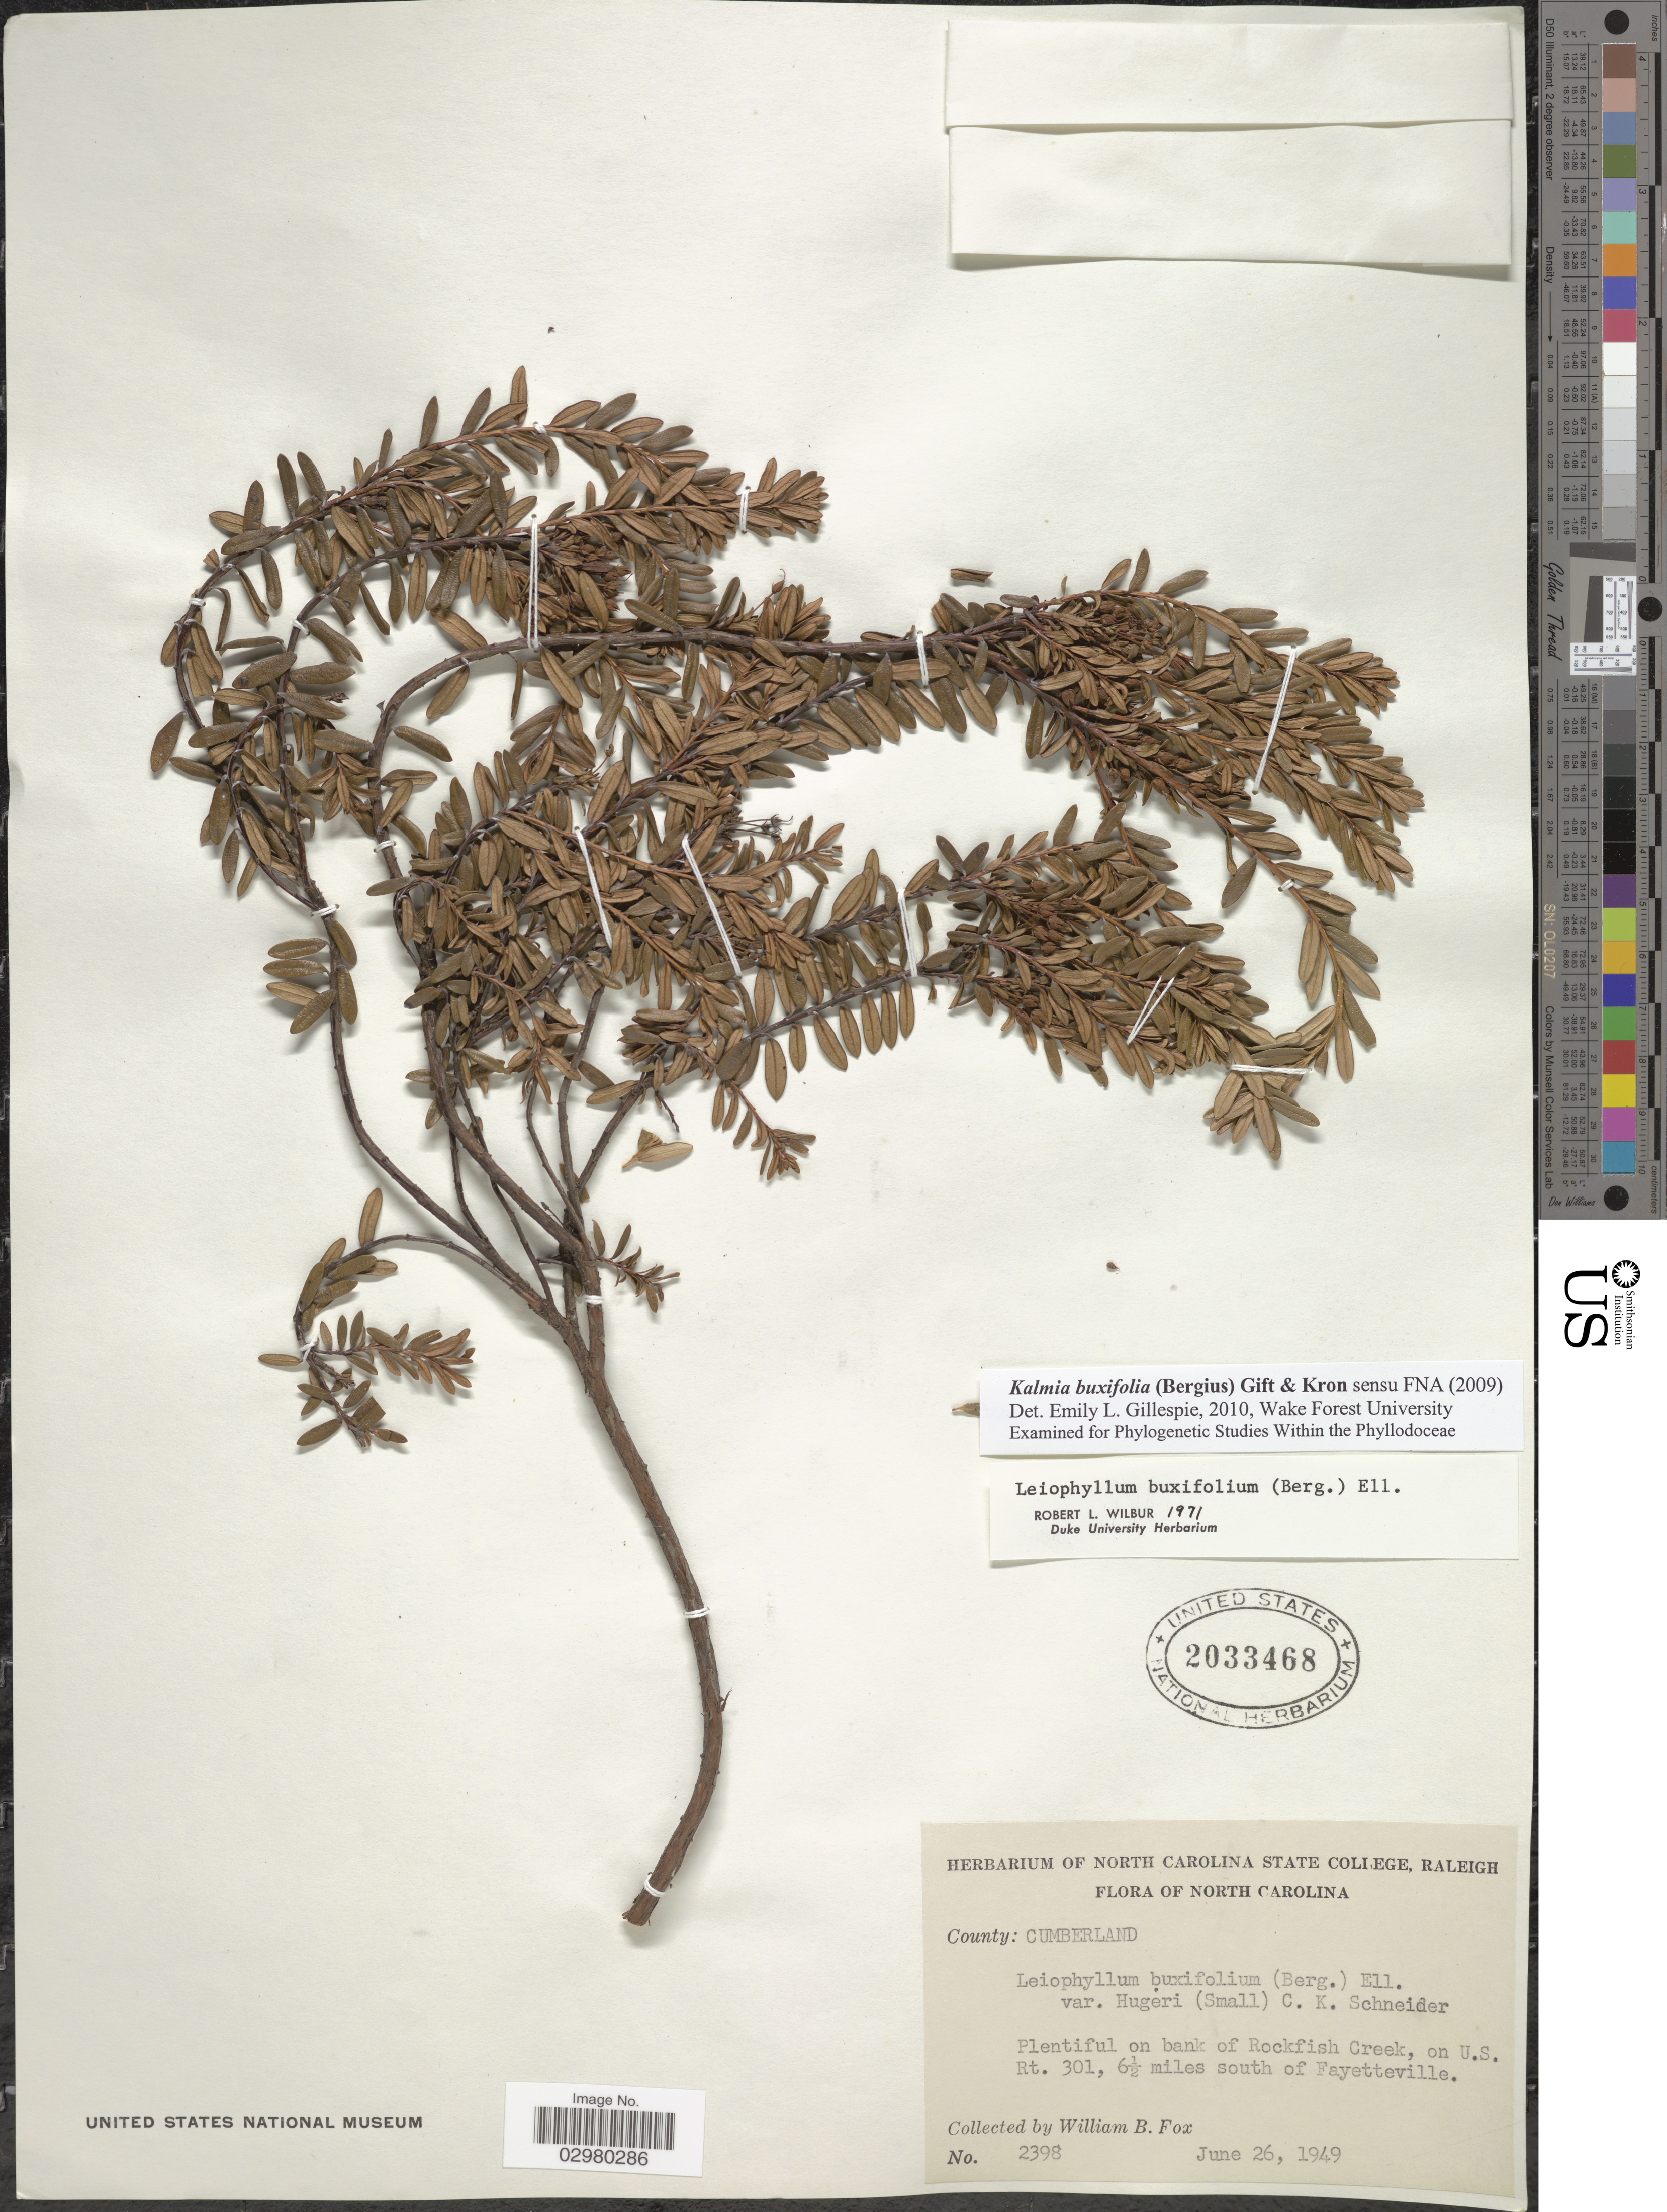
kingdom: Plantae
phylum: Tracheophyta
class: Magnoliopsida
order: Ericales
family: Ericaceae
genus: Leiophyllum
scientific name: Leiophyllum buxifolium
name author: (Bergius) Elliott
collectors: W. B. Fox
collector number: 2398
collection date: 1949-06-26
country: United States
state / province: North Carolina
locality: Plentiful on bank of Rockfish Creek, on U.S. Rt. 301, 6½ miles south of Fayetteville.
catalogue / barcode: US 2033468